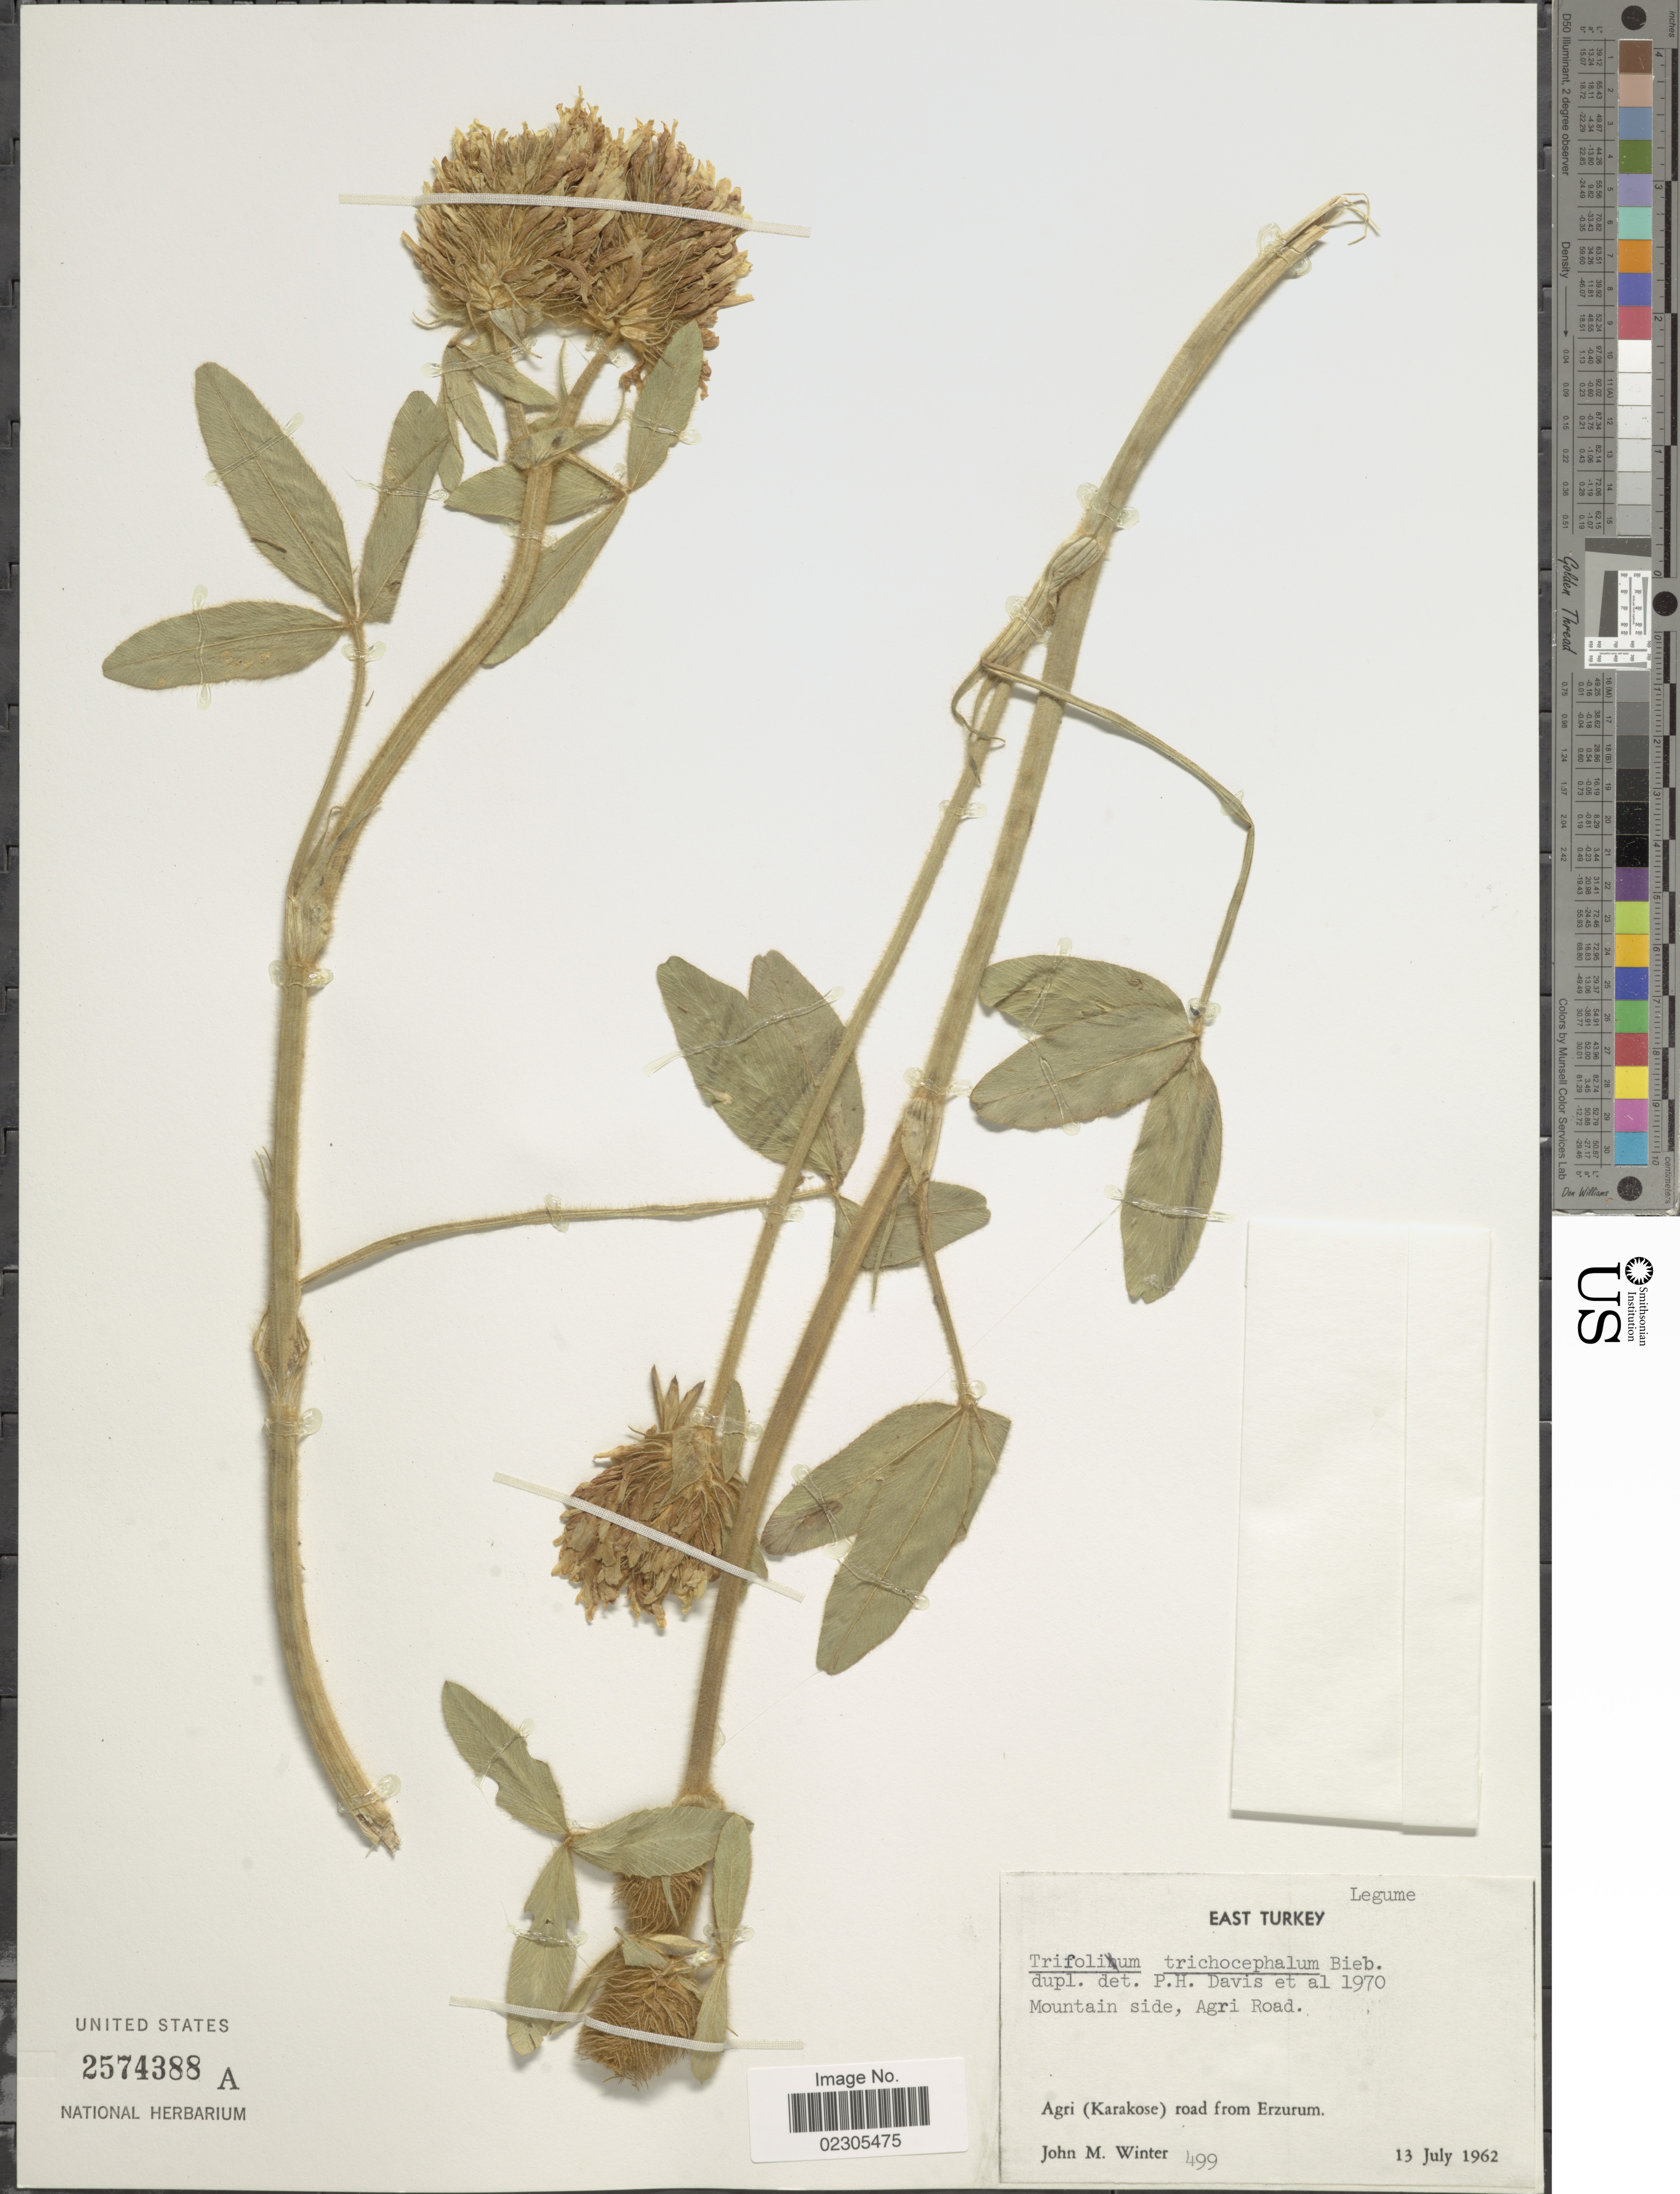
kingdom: Plantae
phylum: Tracheophyta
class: Magnoliopsida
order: Fabales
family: Fabaceae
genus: Trifolium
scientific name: Trifolium trichocephalum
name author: M. Bieb.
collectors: J. M. Winter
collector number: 499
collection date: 1962-07-13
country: Turkey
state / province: Agri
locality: (Karakose) road from Erzurum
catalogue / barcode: US 2574388A